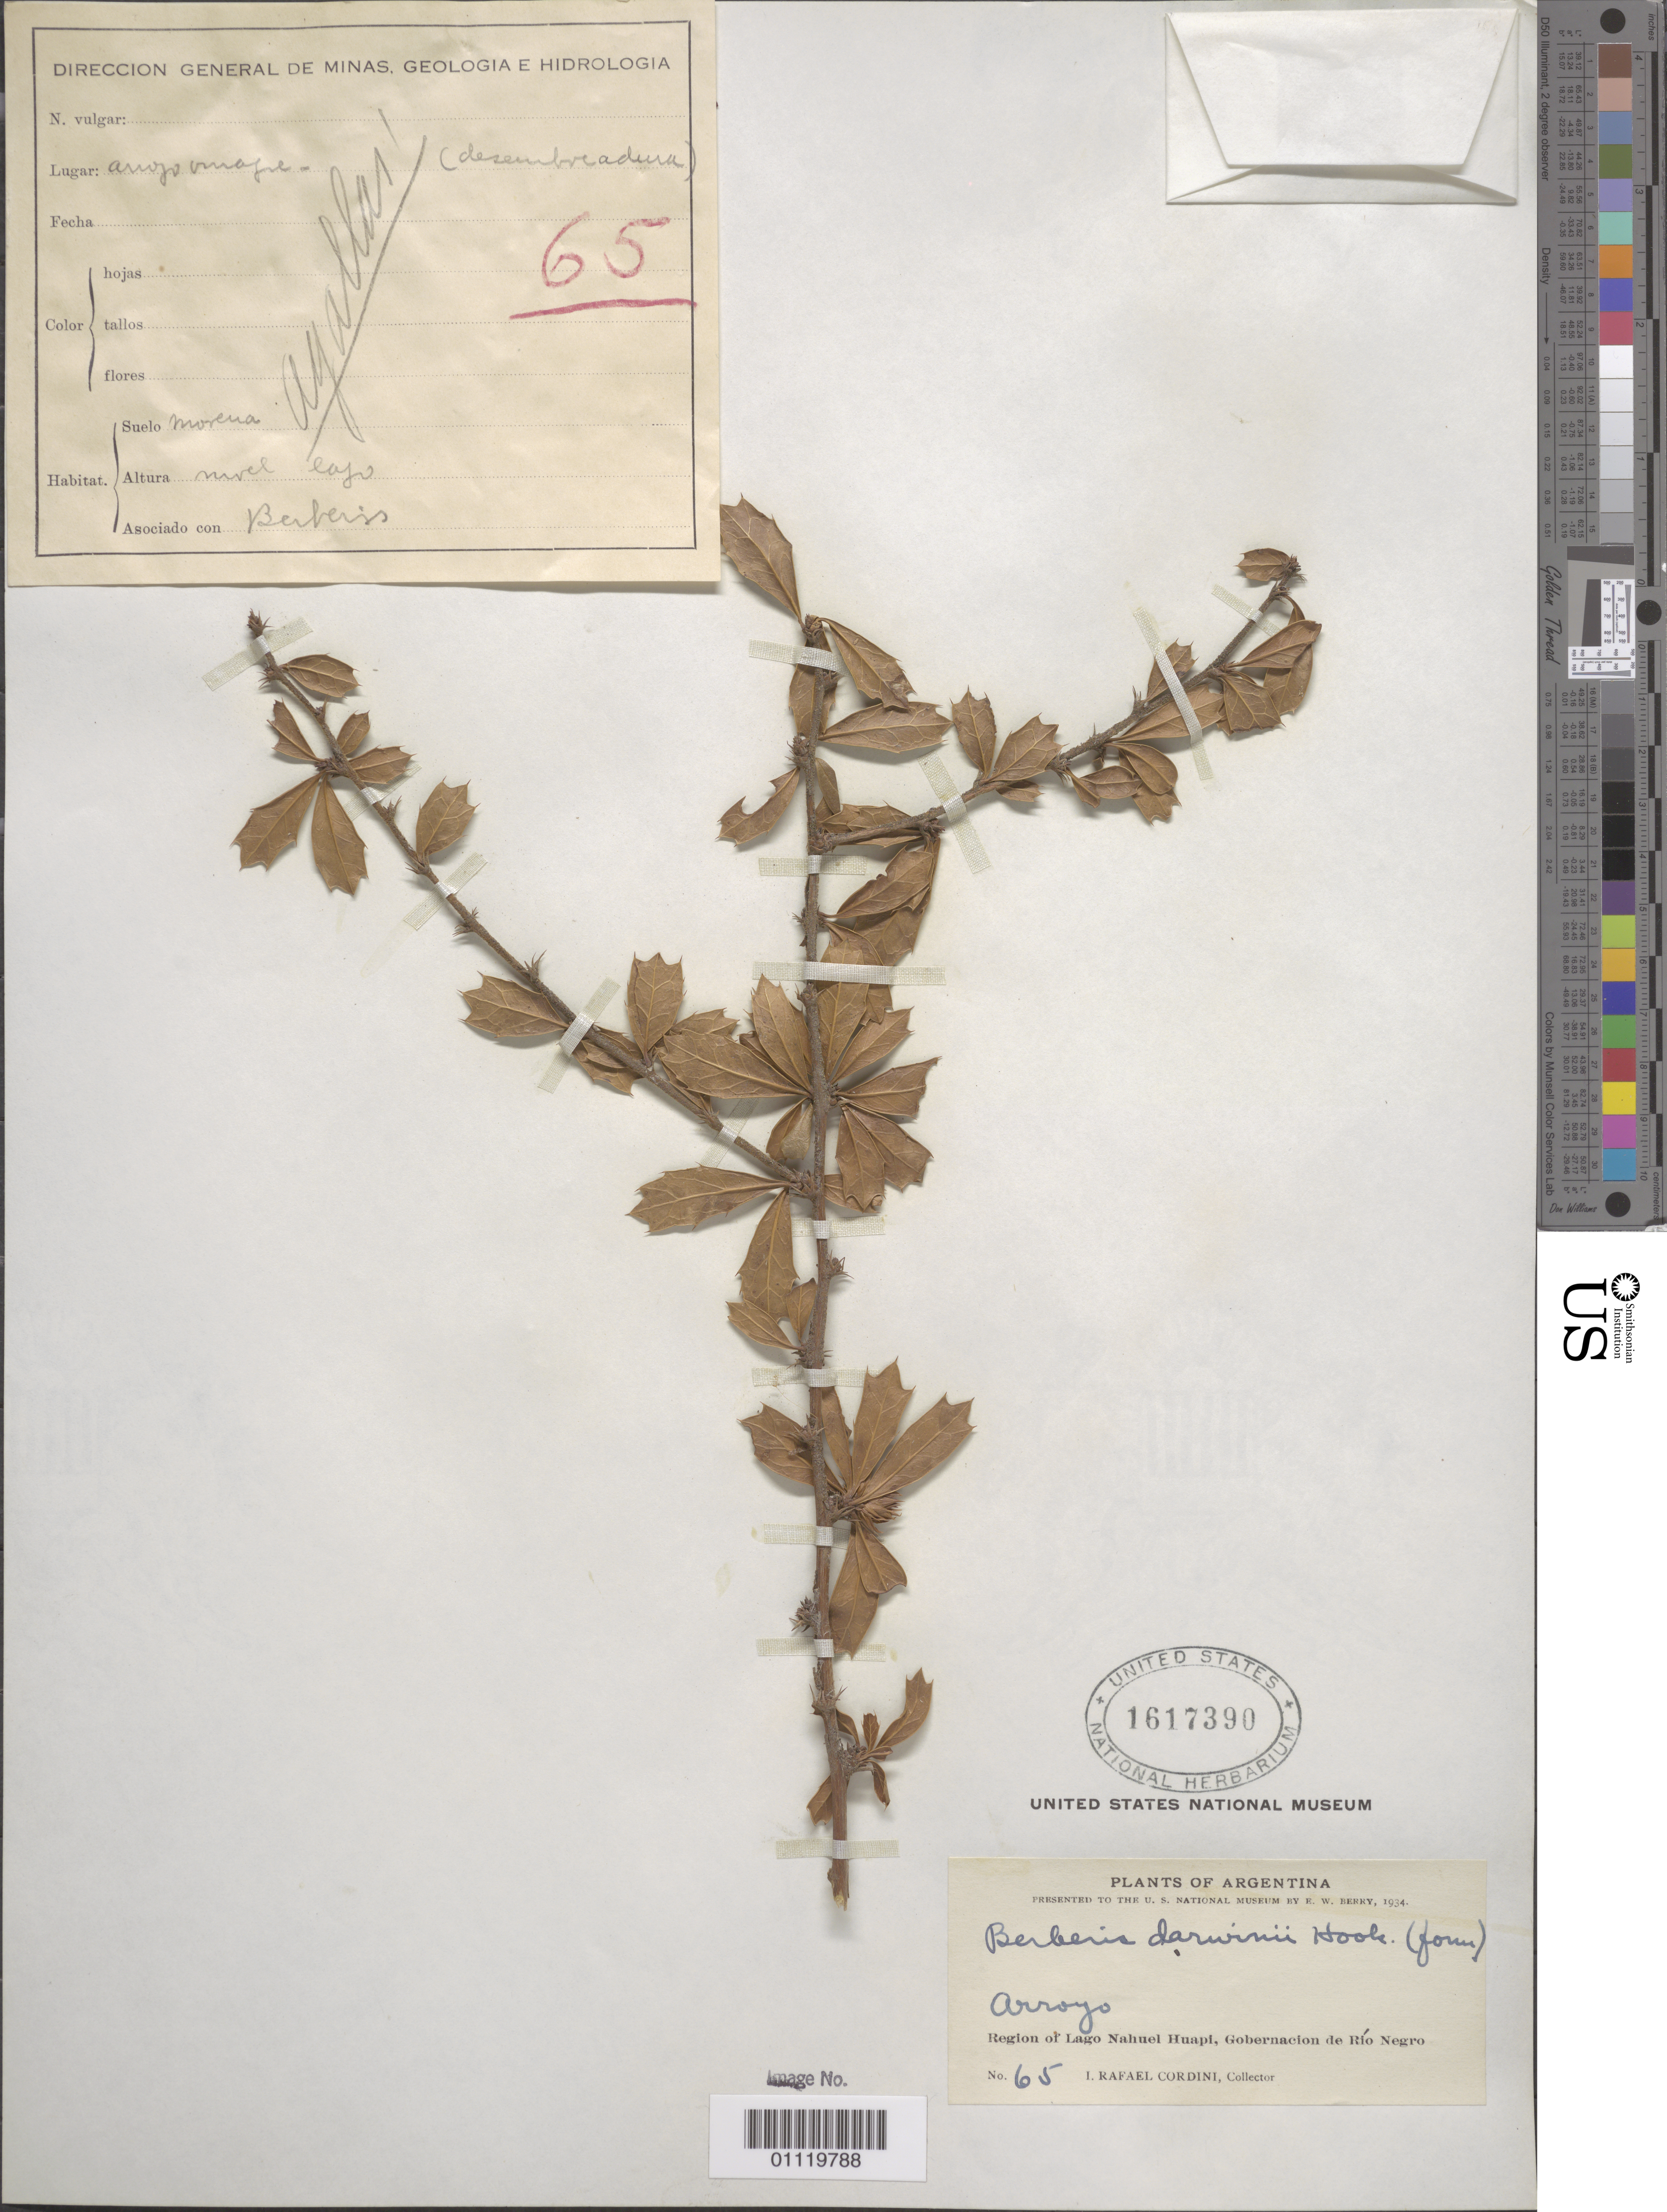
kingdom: Plantae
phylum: Tracheophyta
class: Magnoliopsida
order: Ranunculales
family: Berberidaceae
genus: Berberis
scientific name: Berberis darwinii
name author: Hook.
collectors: I. Cordini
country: Argentina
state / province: Rio Negro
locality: Region of Lake Nahuel Huapi, small stream.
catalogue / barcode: US 1617390